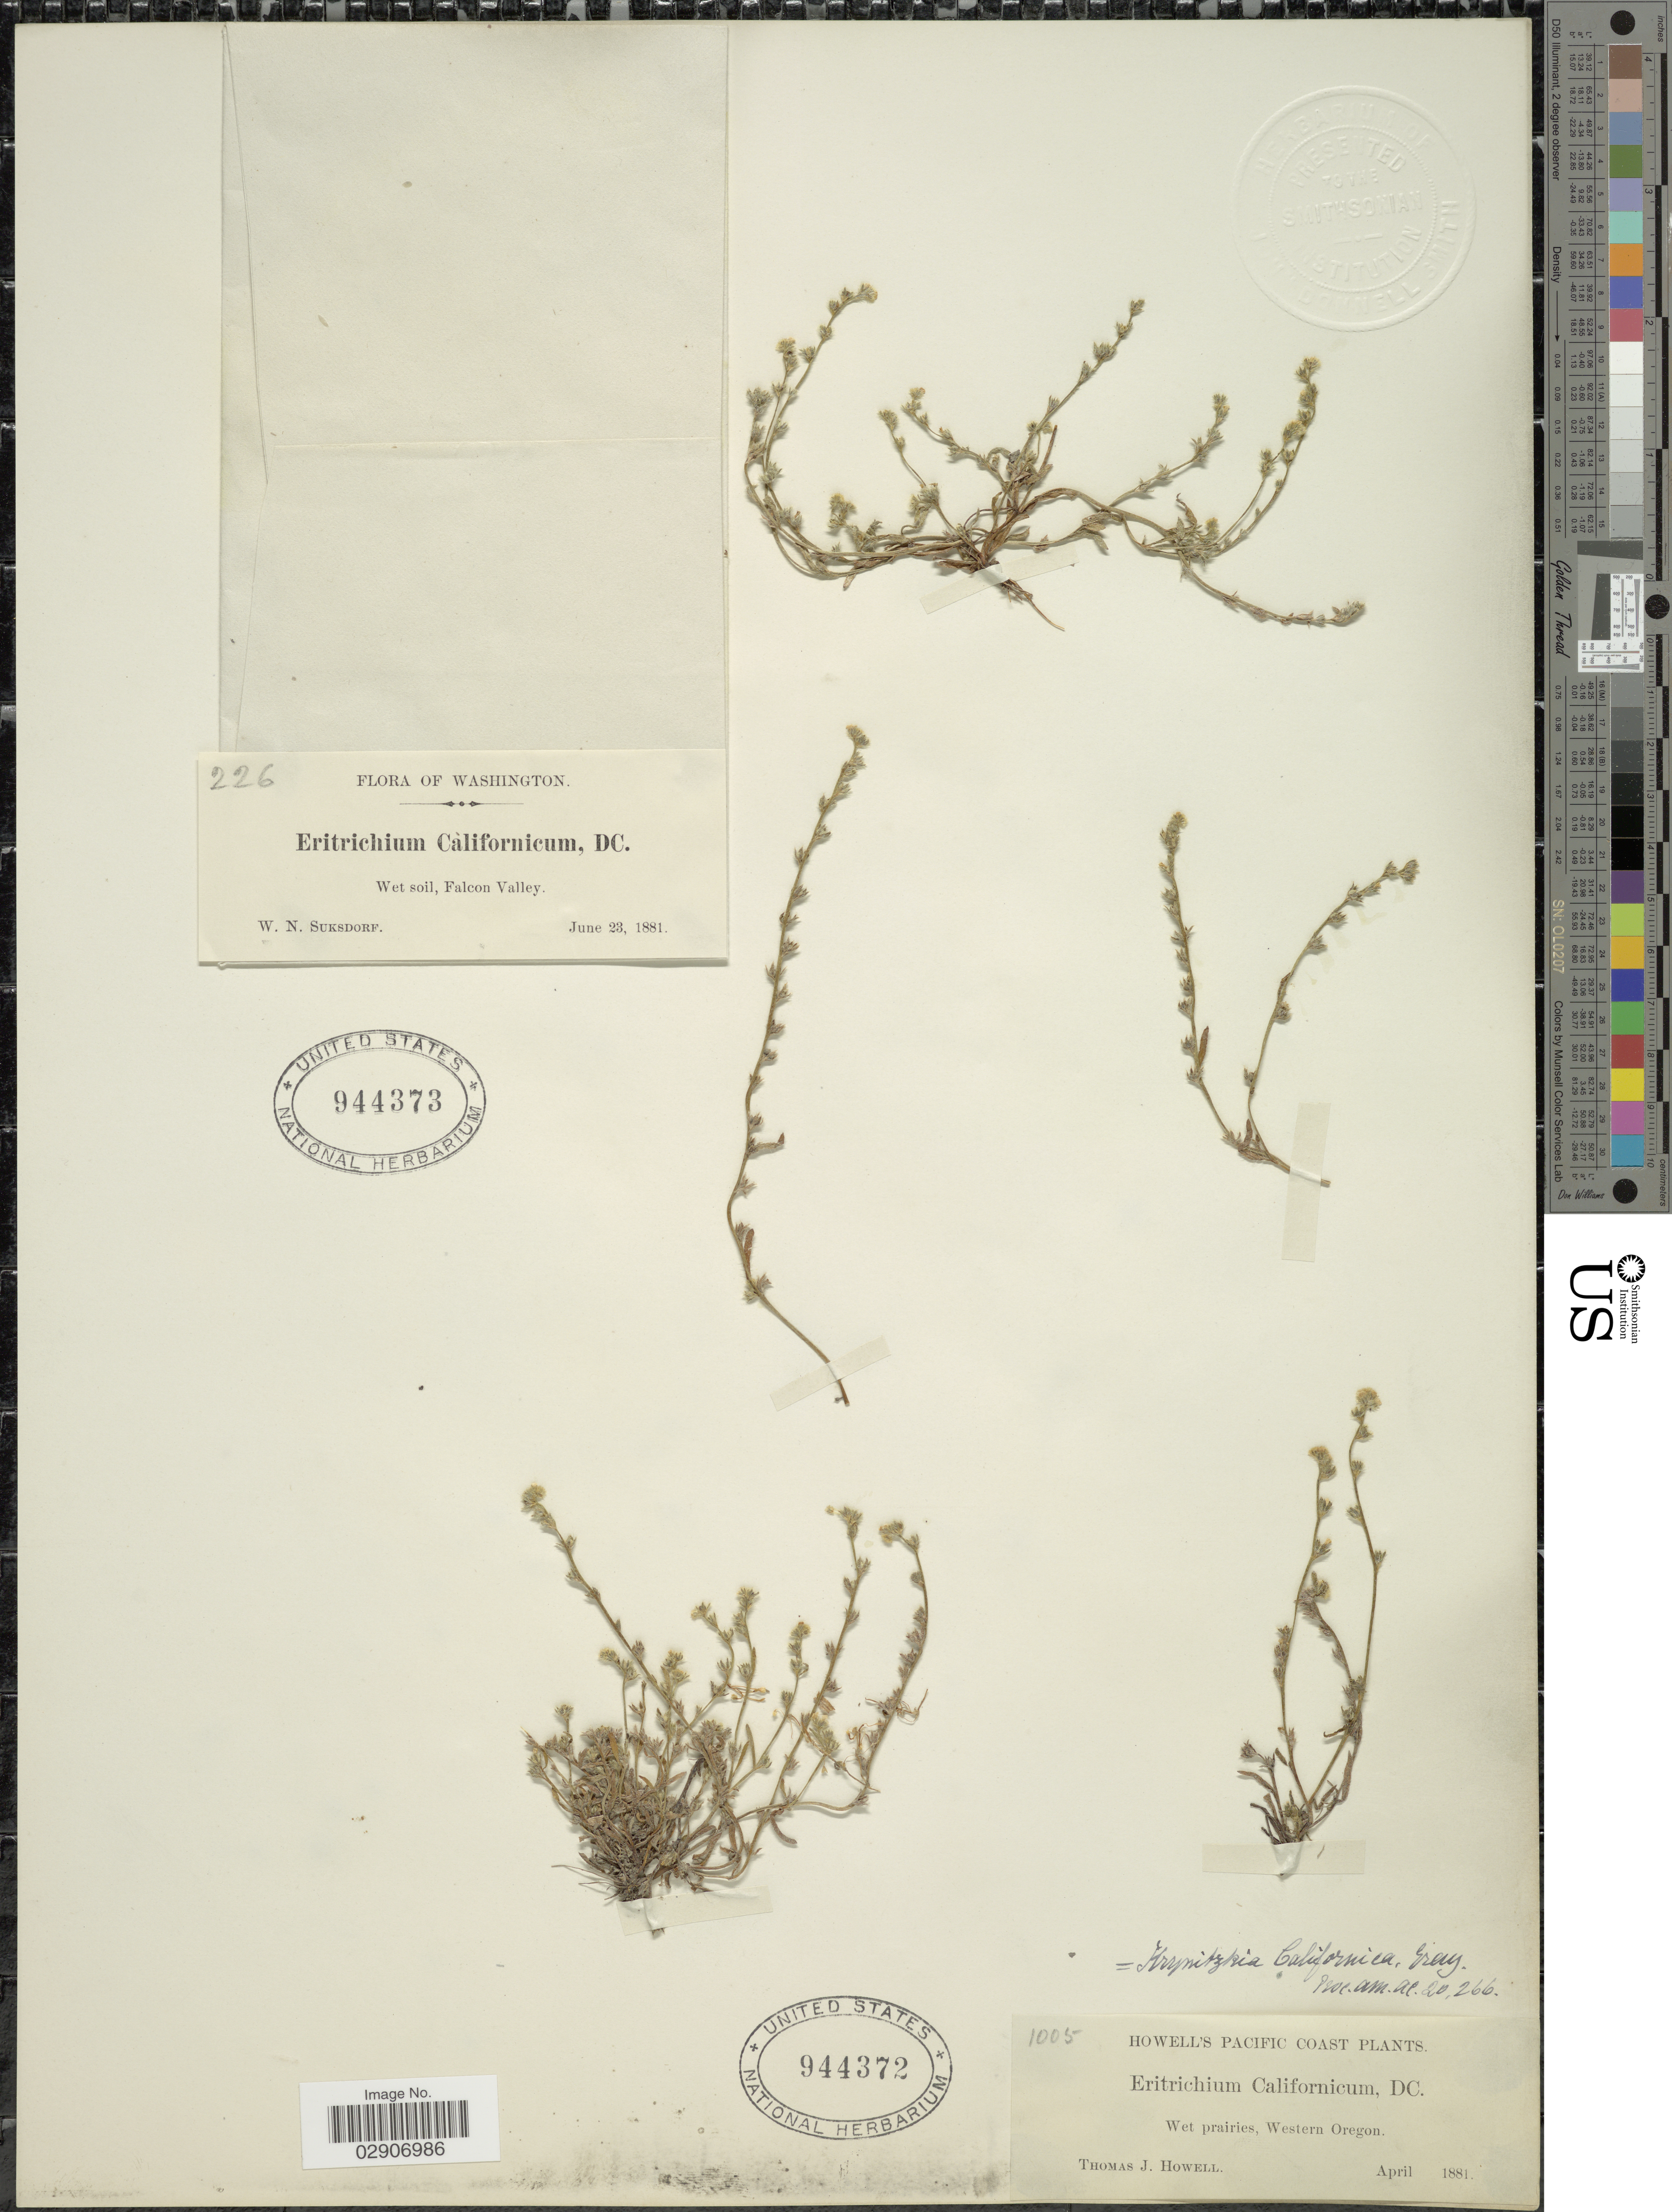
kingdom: Plantae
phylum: Tracheophyta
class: Magnoliopsida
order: Boraginales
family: Boraginaceae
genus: Plagiobothrys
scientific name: Plagiobothrys scouleri var. scouleri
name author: (Hook. & Arn.) I.M. Johnst.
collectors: W. N. Suksdorf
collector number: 226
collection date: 1881-06-23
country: United States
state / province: Washington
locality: Wet Soil, Falcon Valley.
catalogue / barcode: US 944373-2